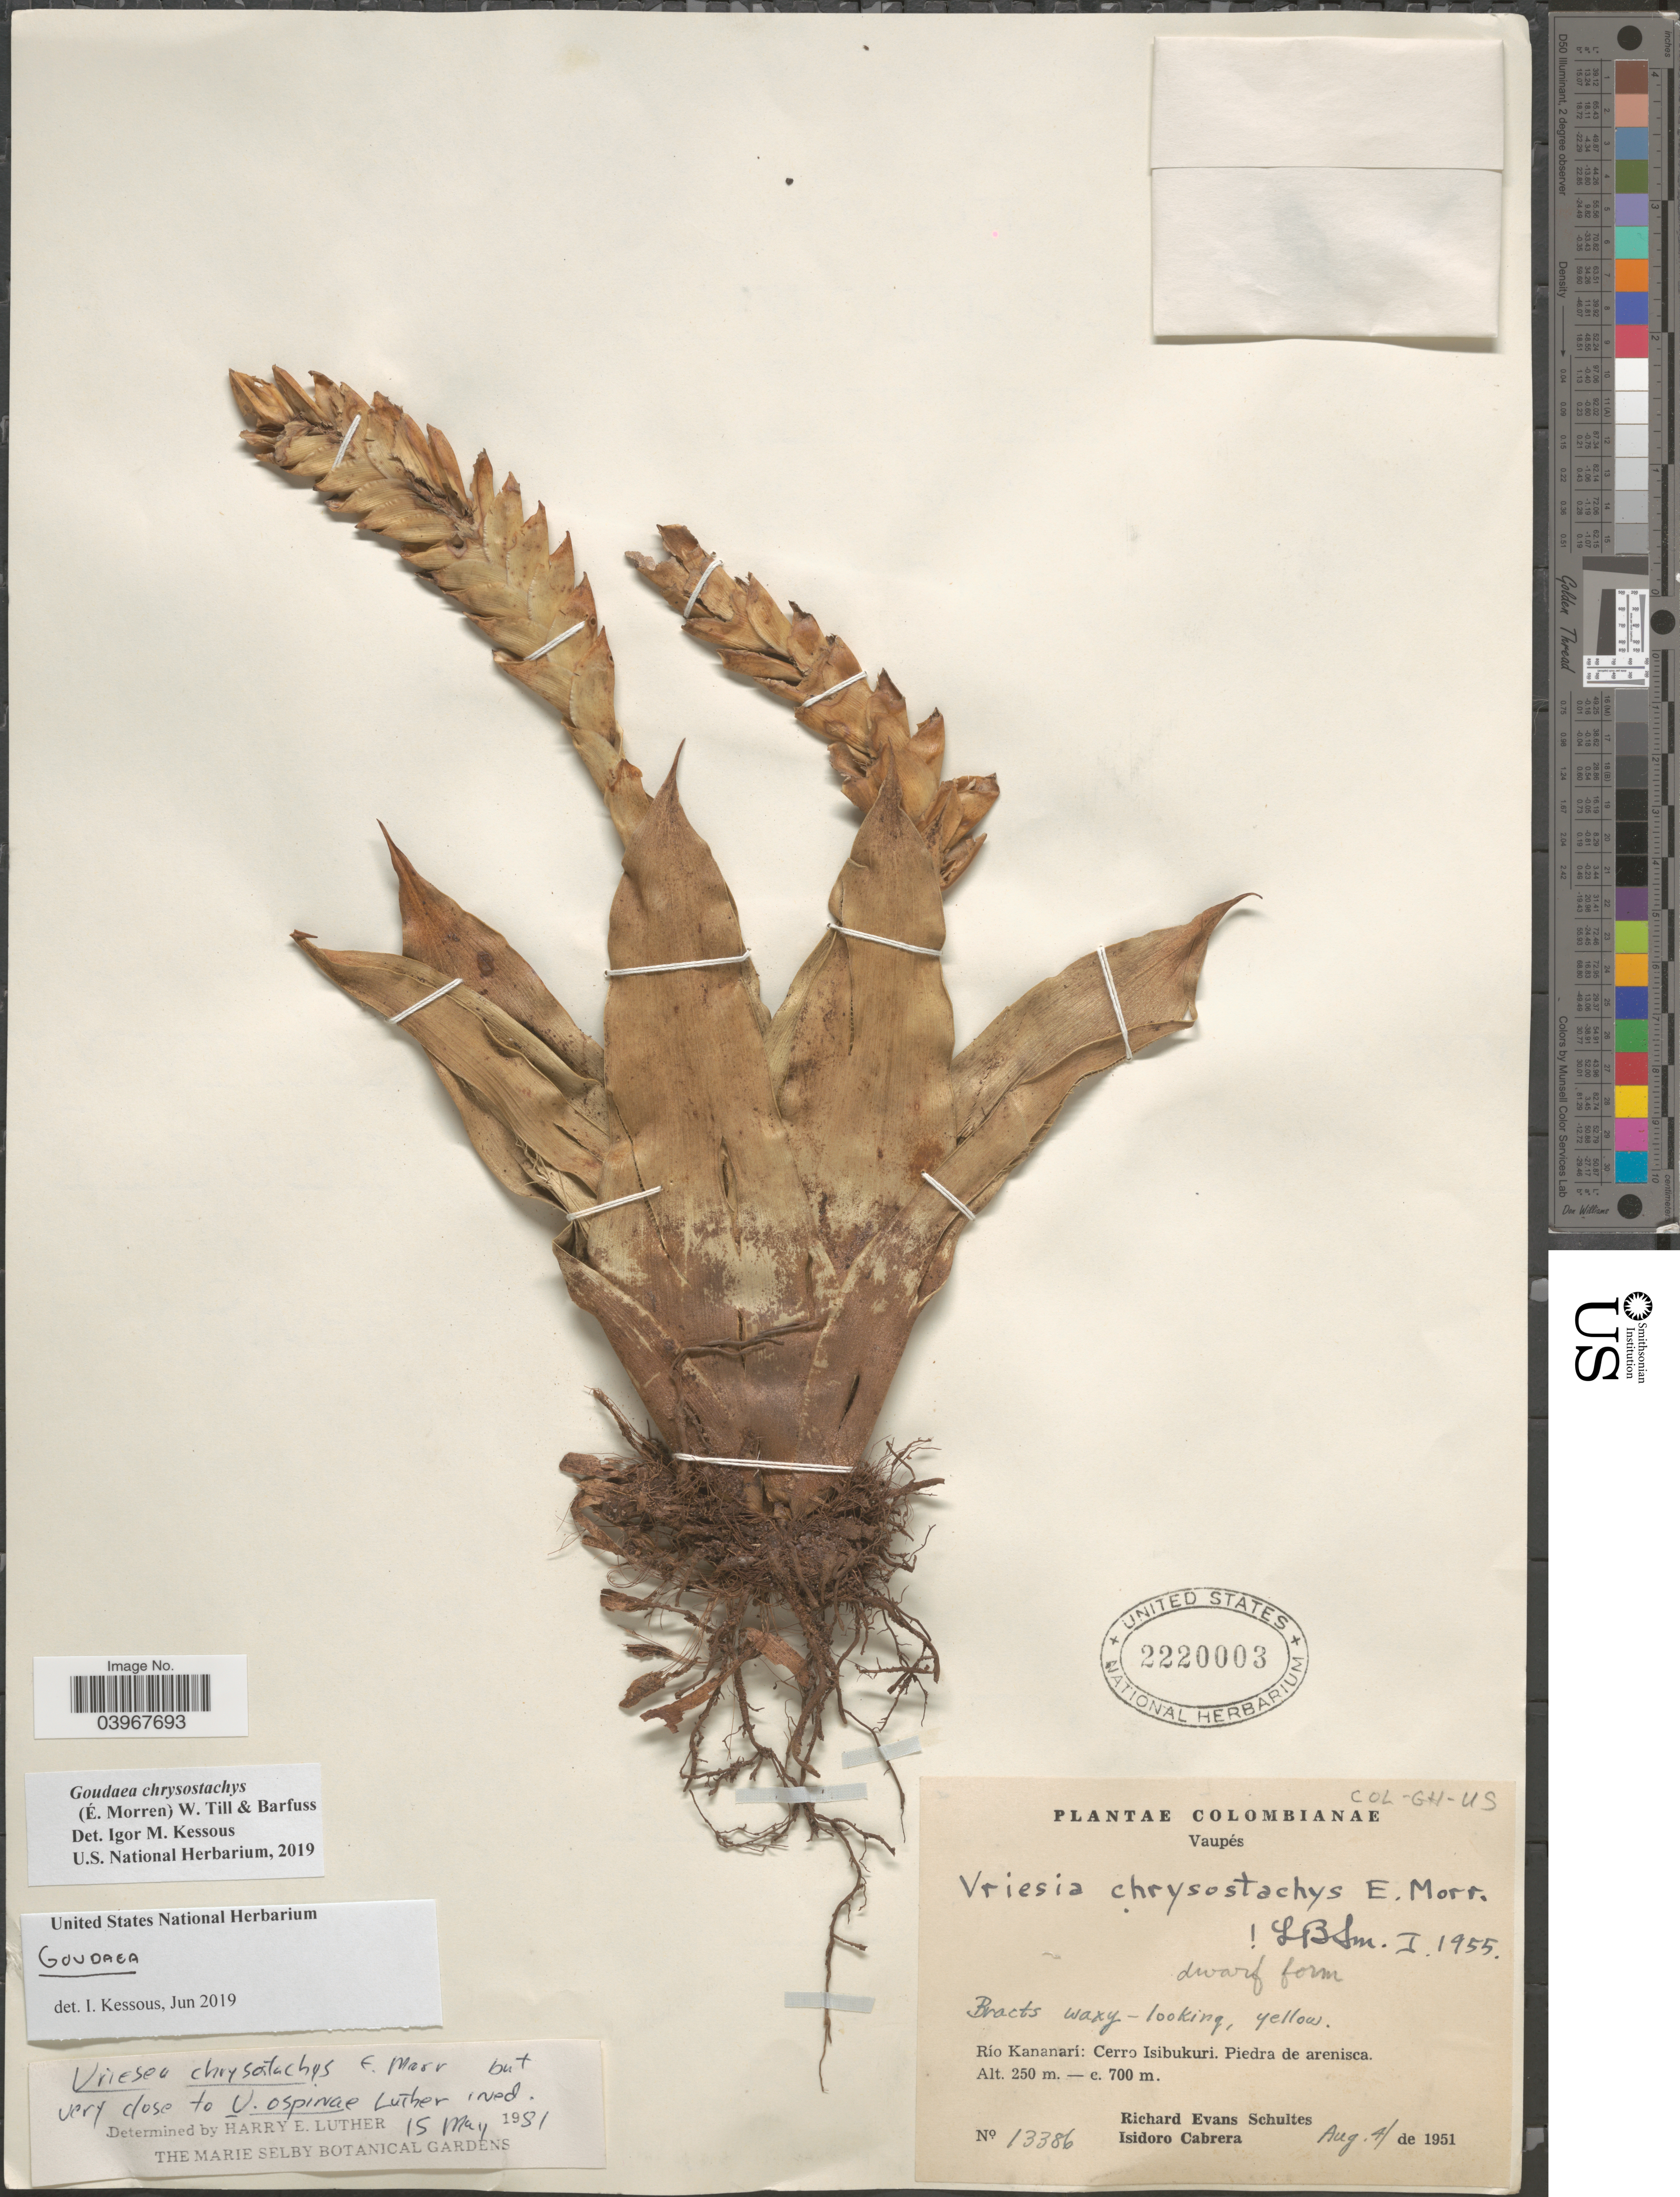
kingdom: Plantae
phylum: Tracheophyta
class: Liliopsida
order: Poales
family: Bromeliaceae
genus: Goudaea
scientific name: Goudaea chrysostachys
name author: (É. Morren) W. Till & Barfuss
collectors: R. E. Schultes & I. Cabrera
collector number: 13386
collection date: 1951-08-04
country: Colombia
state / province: Vaupés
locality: Río Kananarí: Cerro Isibukuri. Piedra de arenisca.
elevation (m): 250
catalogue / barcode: US 2220003